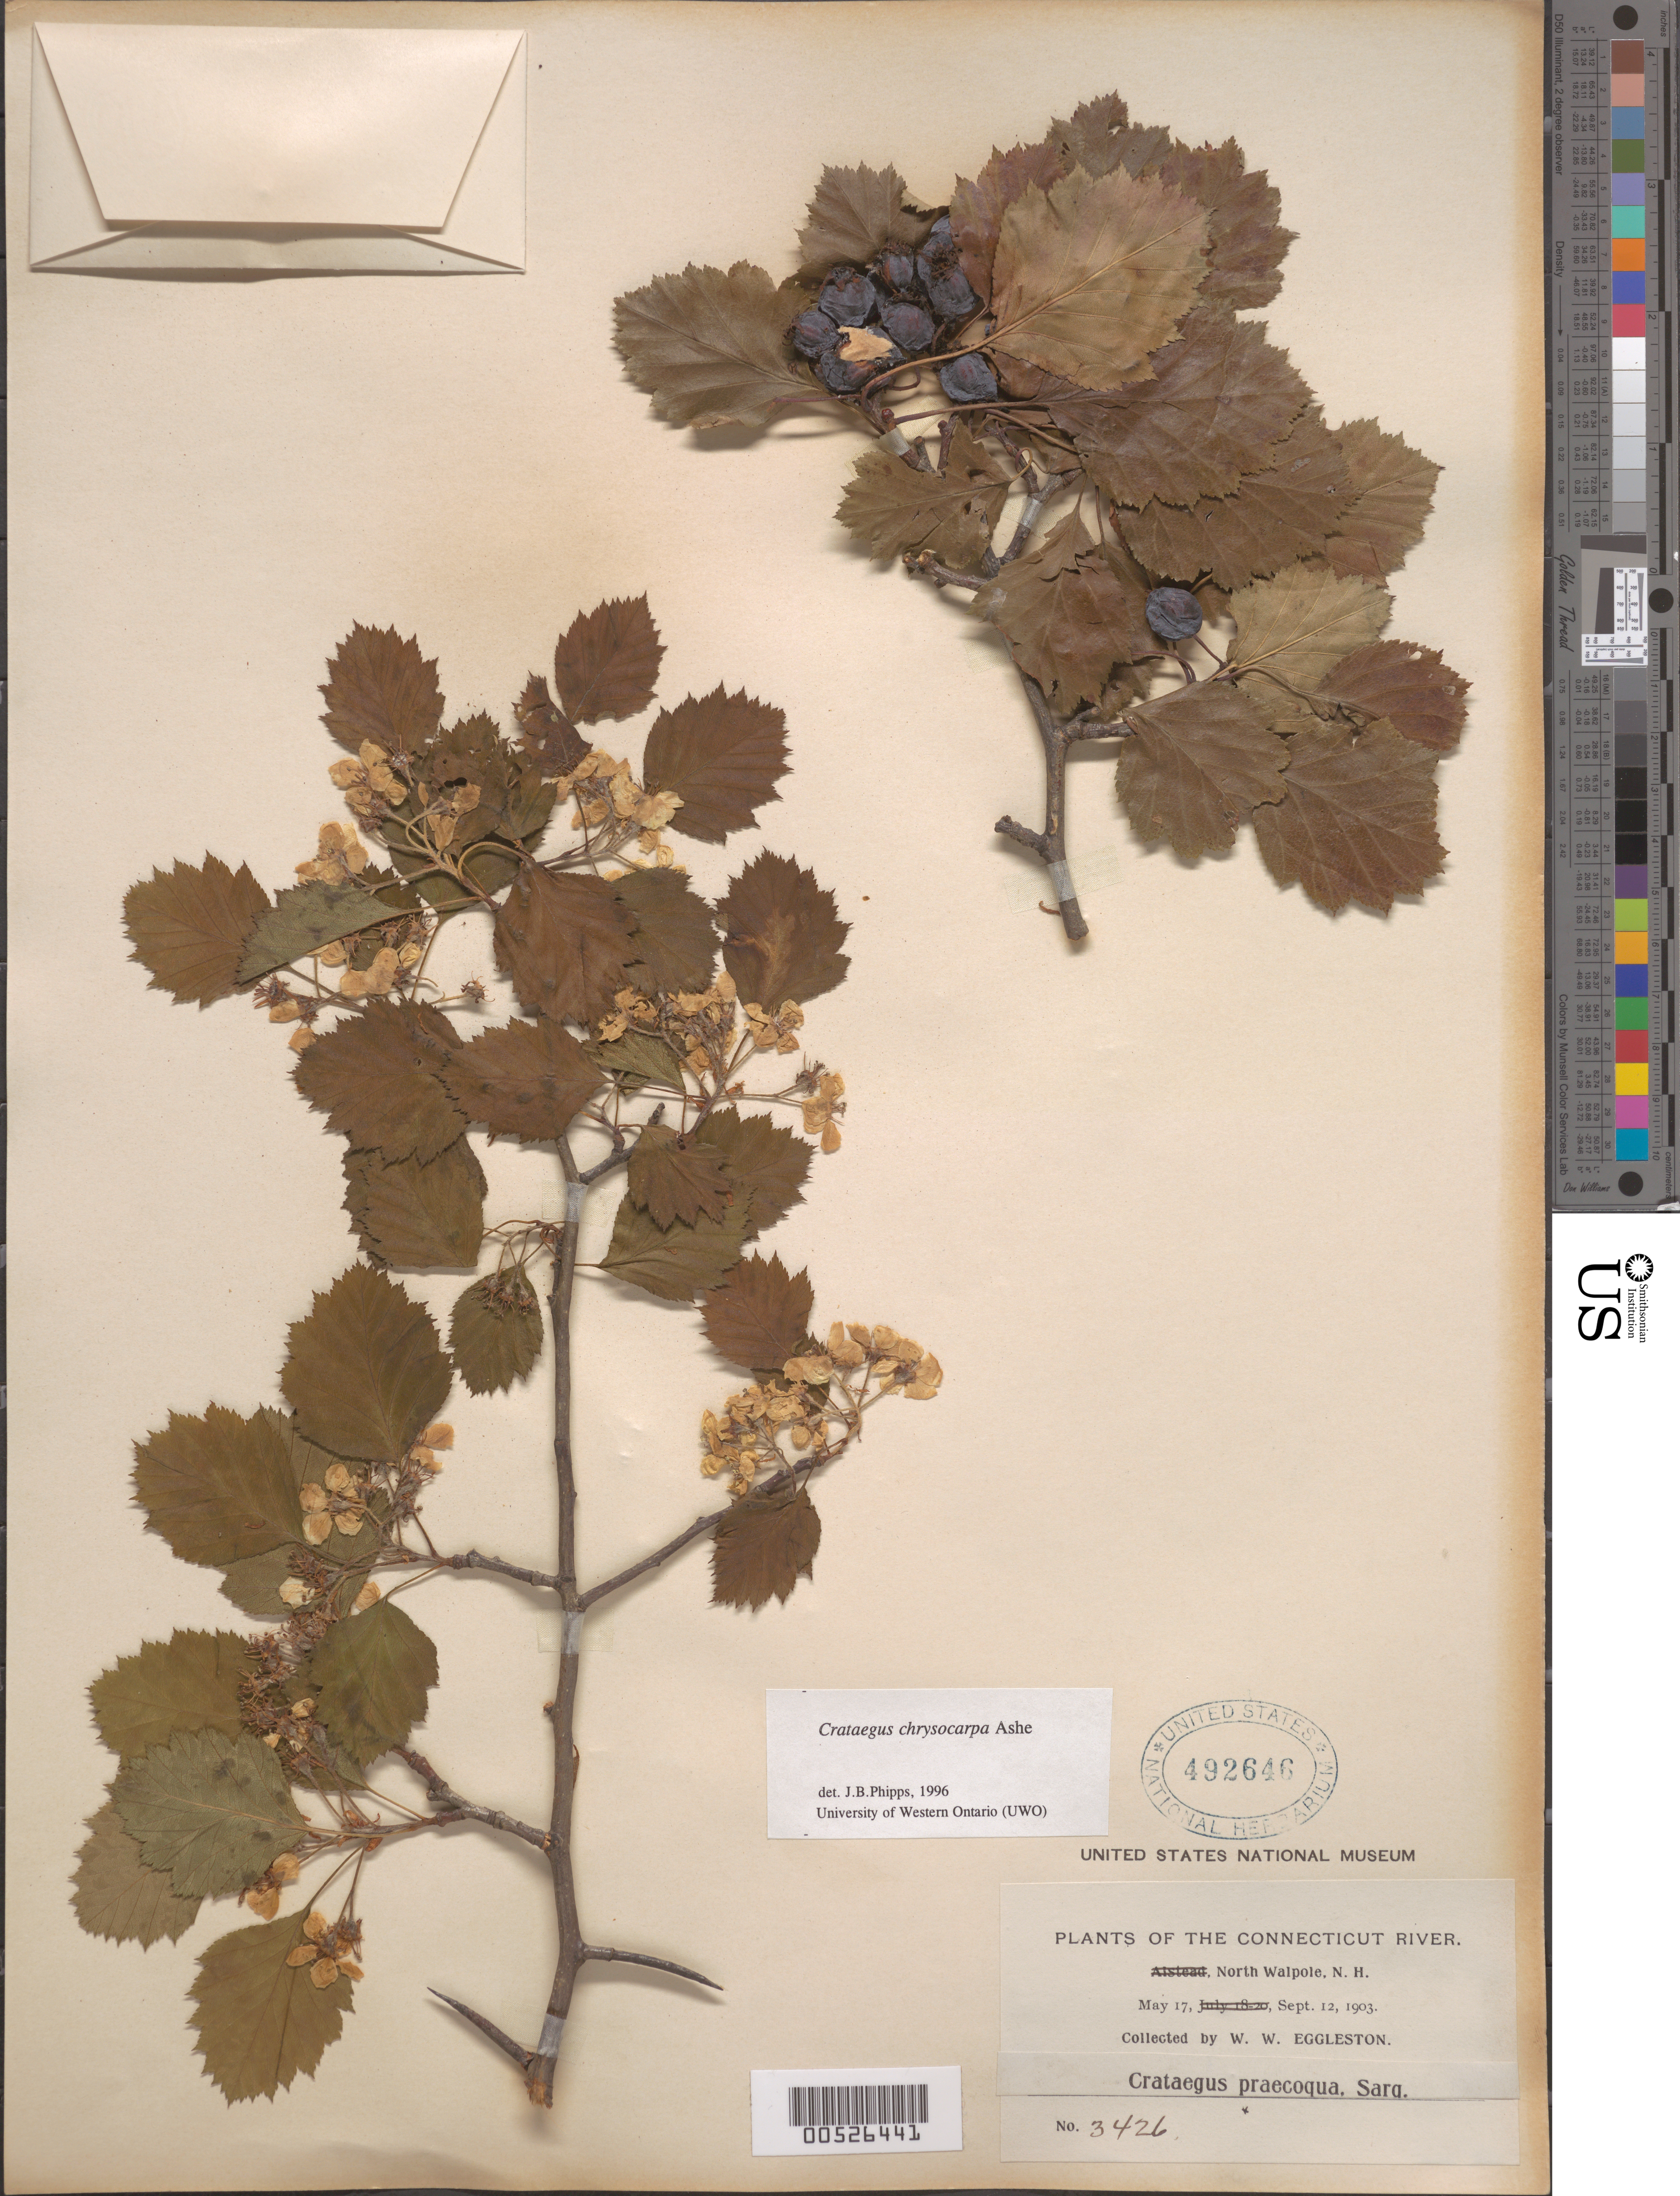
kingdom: Plantae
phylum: Tracheophyta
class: Magnoliopsida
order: Rosales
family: Rosaceae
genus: Crataegus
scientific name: Crataegus chrysocarpa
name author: Ashe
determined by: Phipps, James B., (UWO), University of Western Ontario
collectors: W. W. Eggleston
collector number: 3426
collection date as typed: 17 May 1903 and 12 Sep 1903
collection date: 1903-05-17,1903-09-12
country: United States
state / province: New Hampshire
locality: North Walpole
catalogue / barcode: US 492646